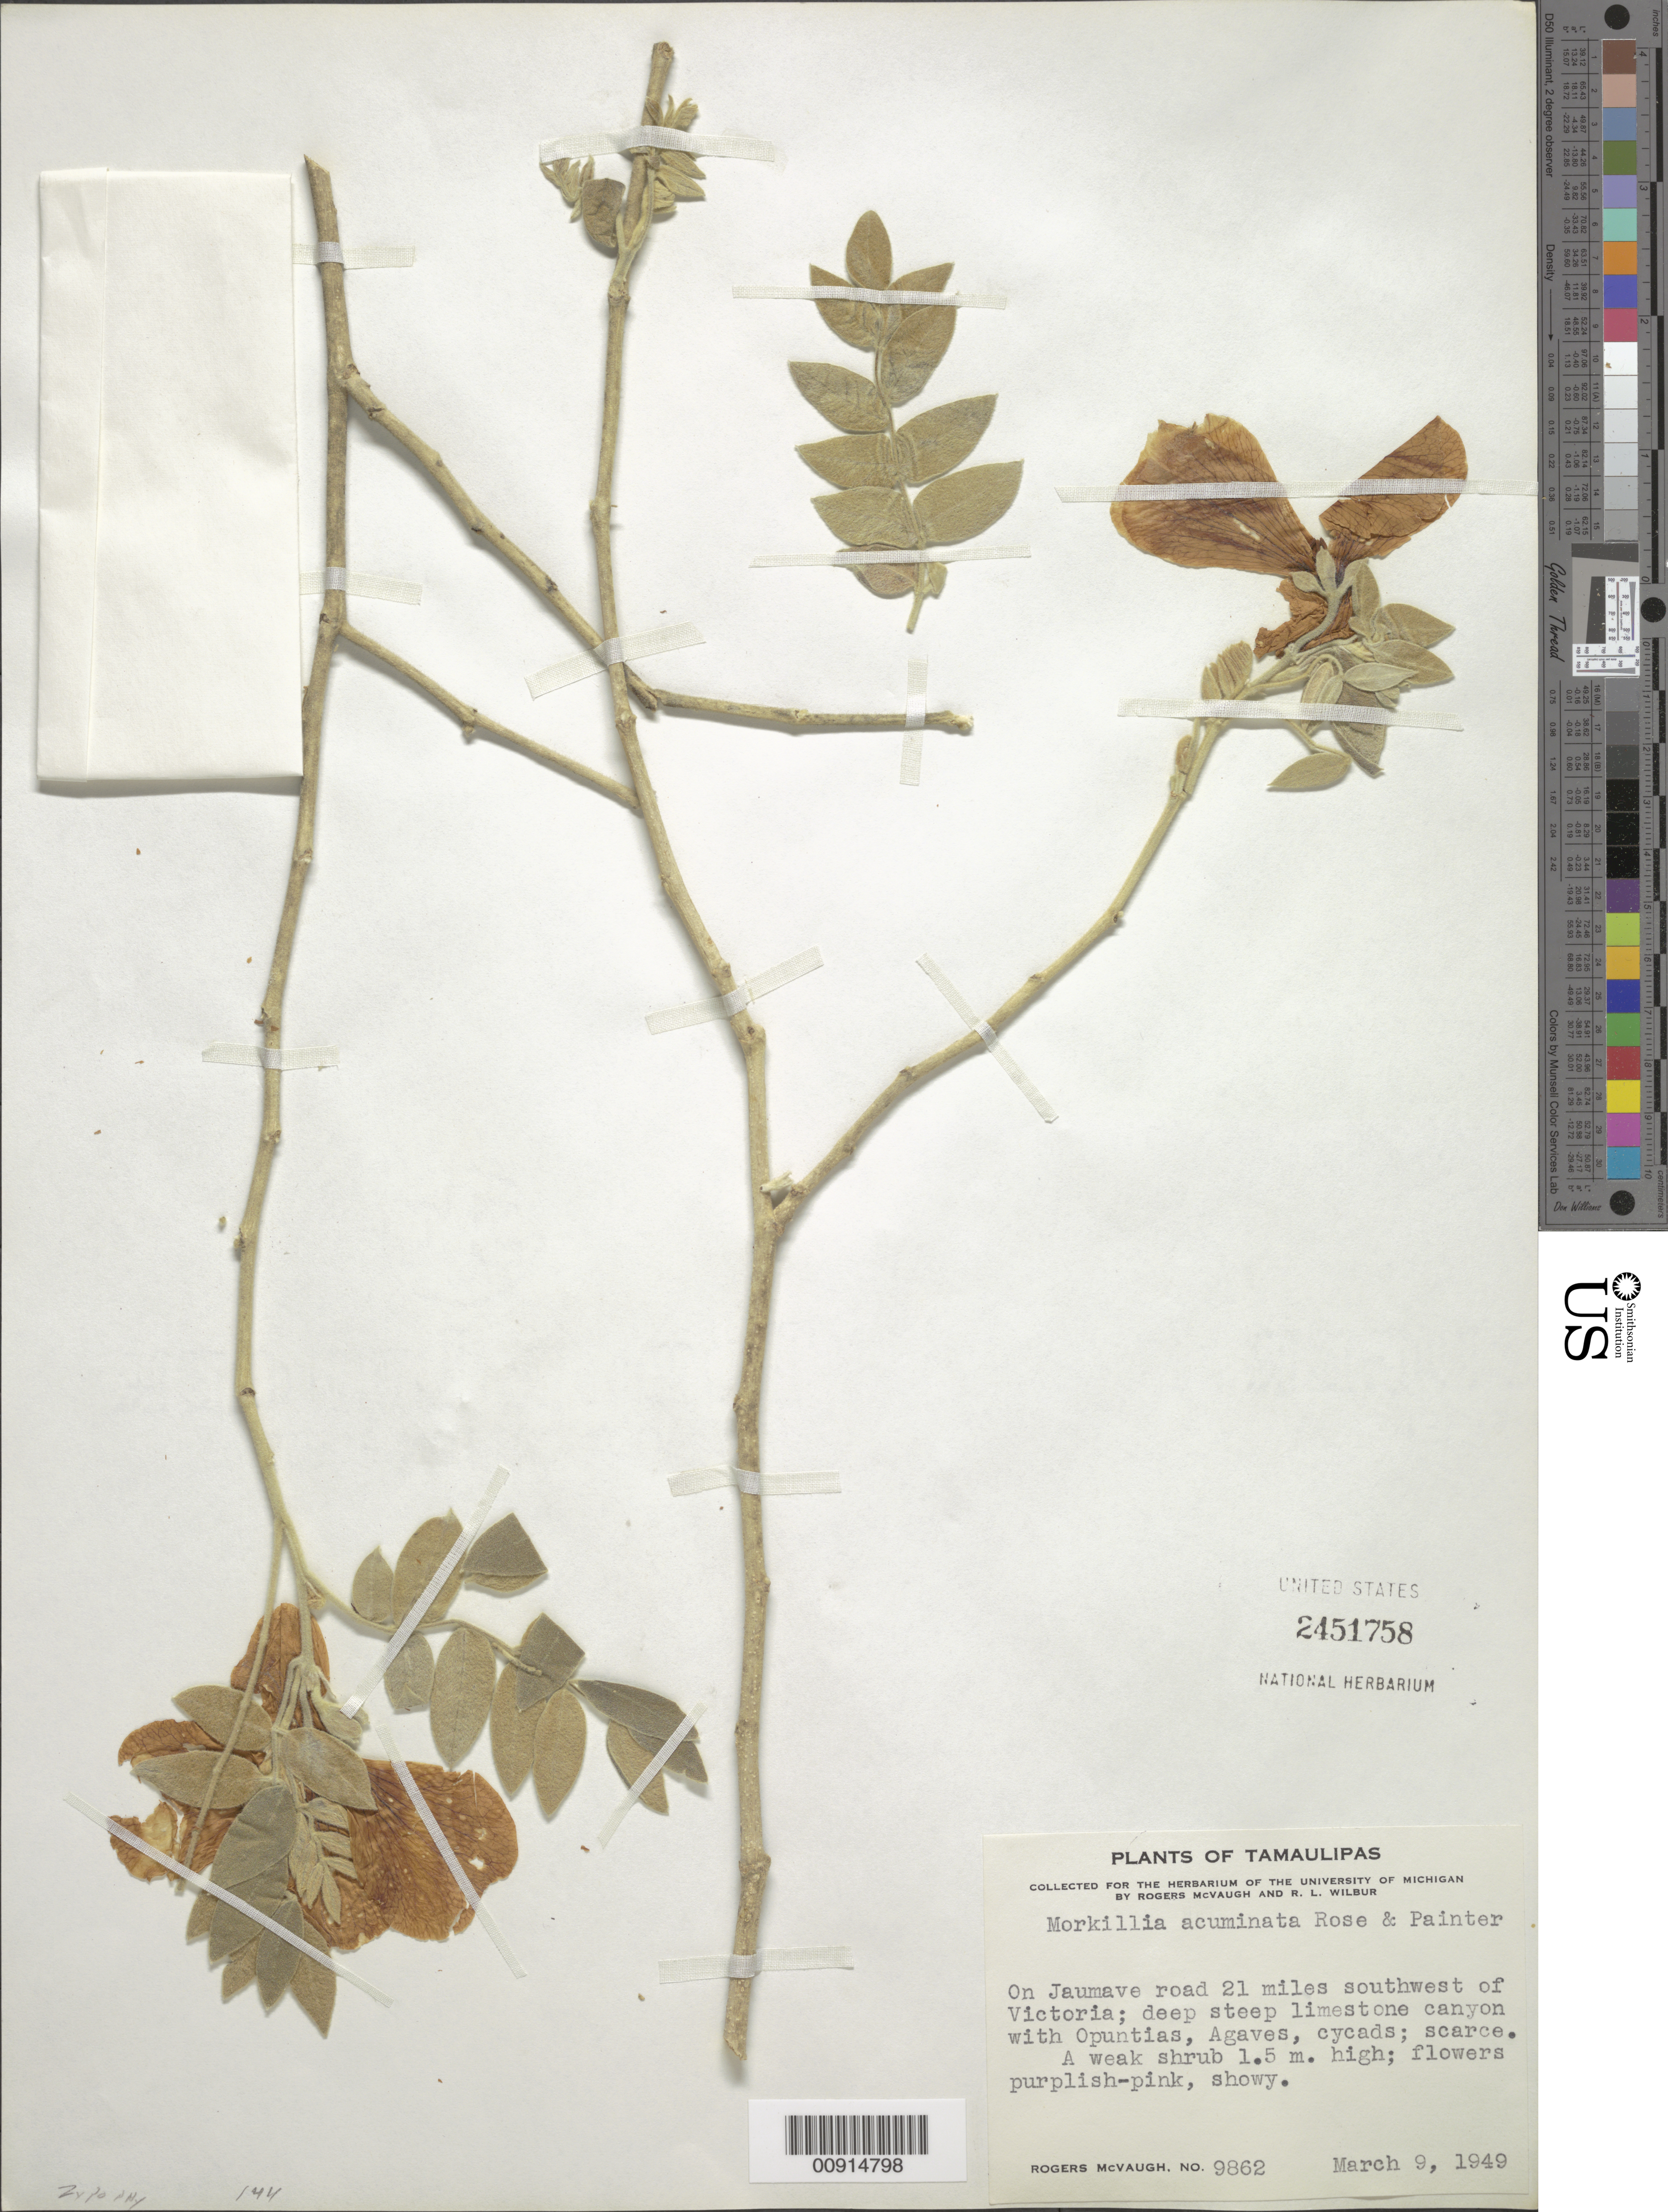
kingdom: Plantae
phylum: Tracheophyta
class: Magnoliopsida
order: Zygophyllales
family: Zygophyllaceae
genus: Morkillia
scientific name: Morkillia acuminata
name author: Rose & J.H. Painter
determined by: Strong, Mark T., (BOT), Smithsonian Institution - National Museum of Natural History (UNITED STATES)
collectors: R. McVaugh & R. L. Wilbur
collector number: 9862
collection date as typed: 09 Mar 1949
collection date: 1949-03-09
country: Mexico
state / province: Tamaulipas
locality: On Jaumave road 21 miles southwest of Victoria, Tamaulipas.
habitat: Deep steep limestone canyon with Opuntias, Agaves, cycads.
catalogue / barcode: US 2451758